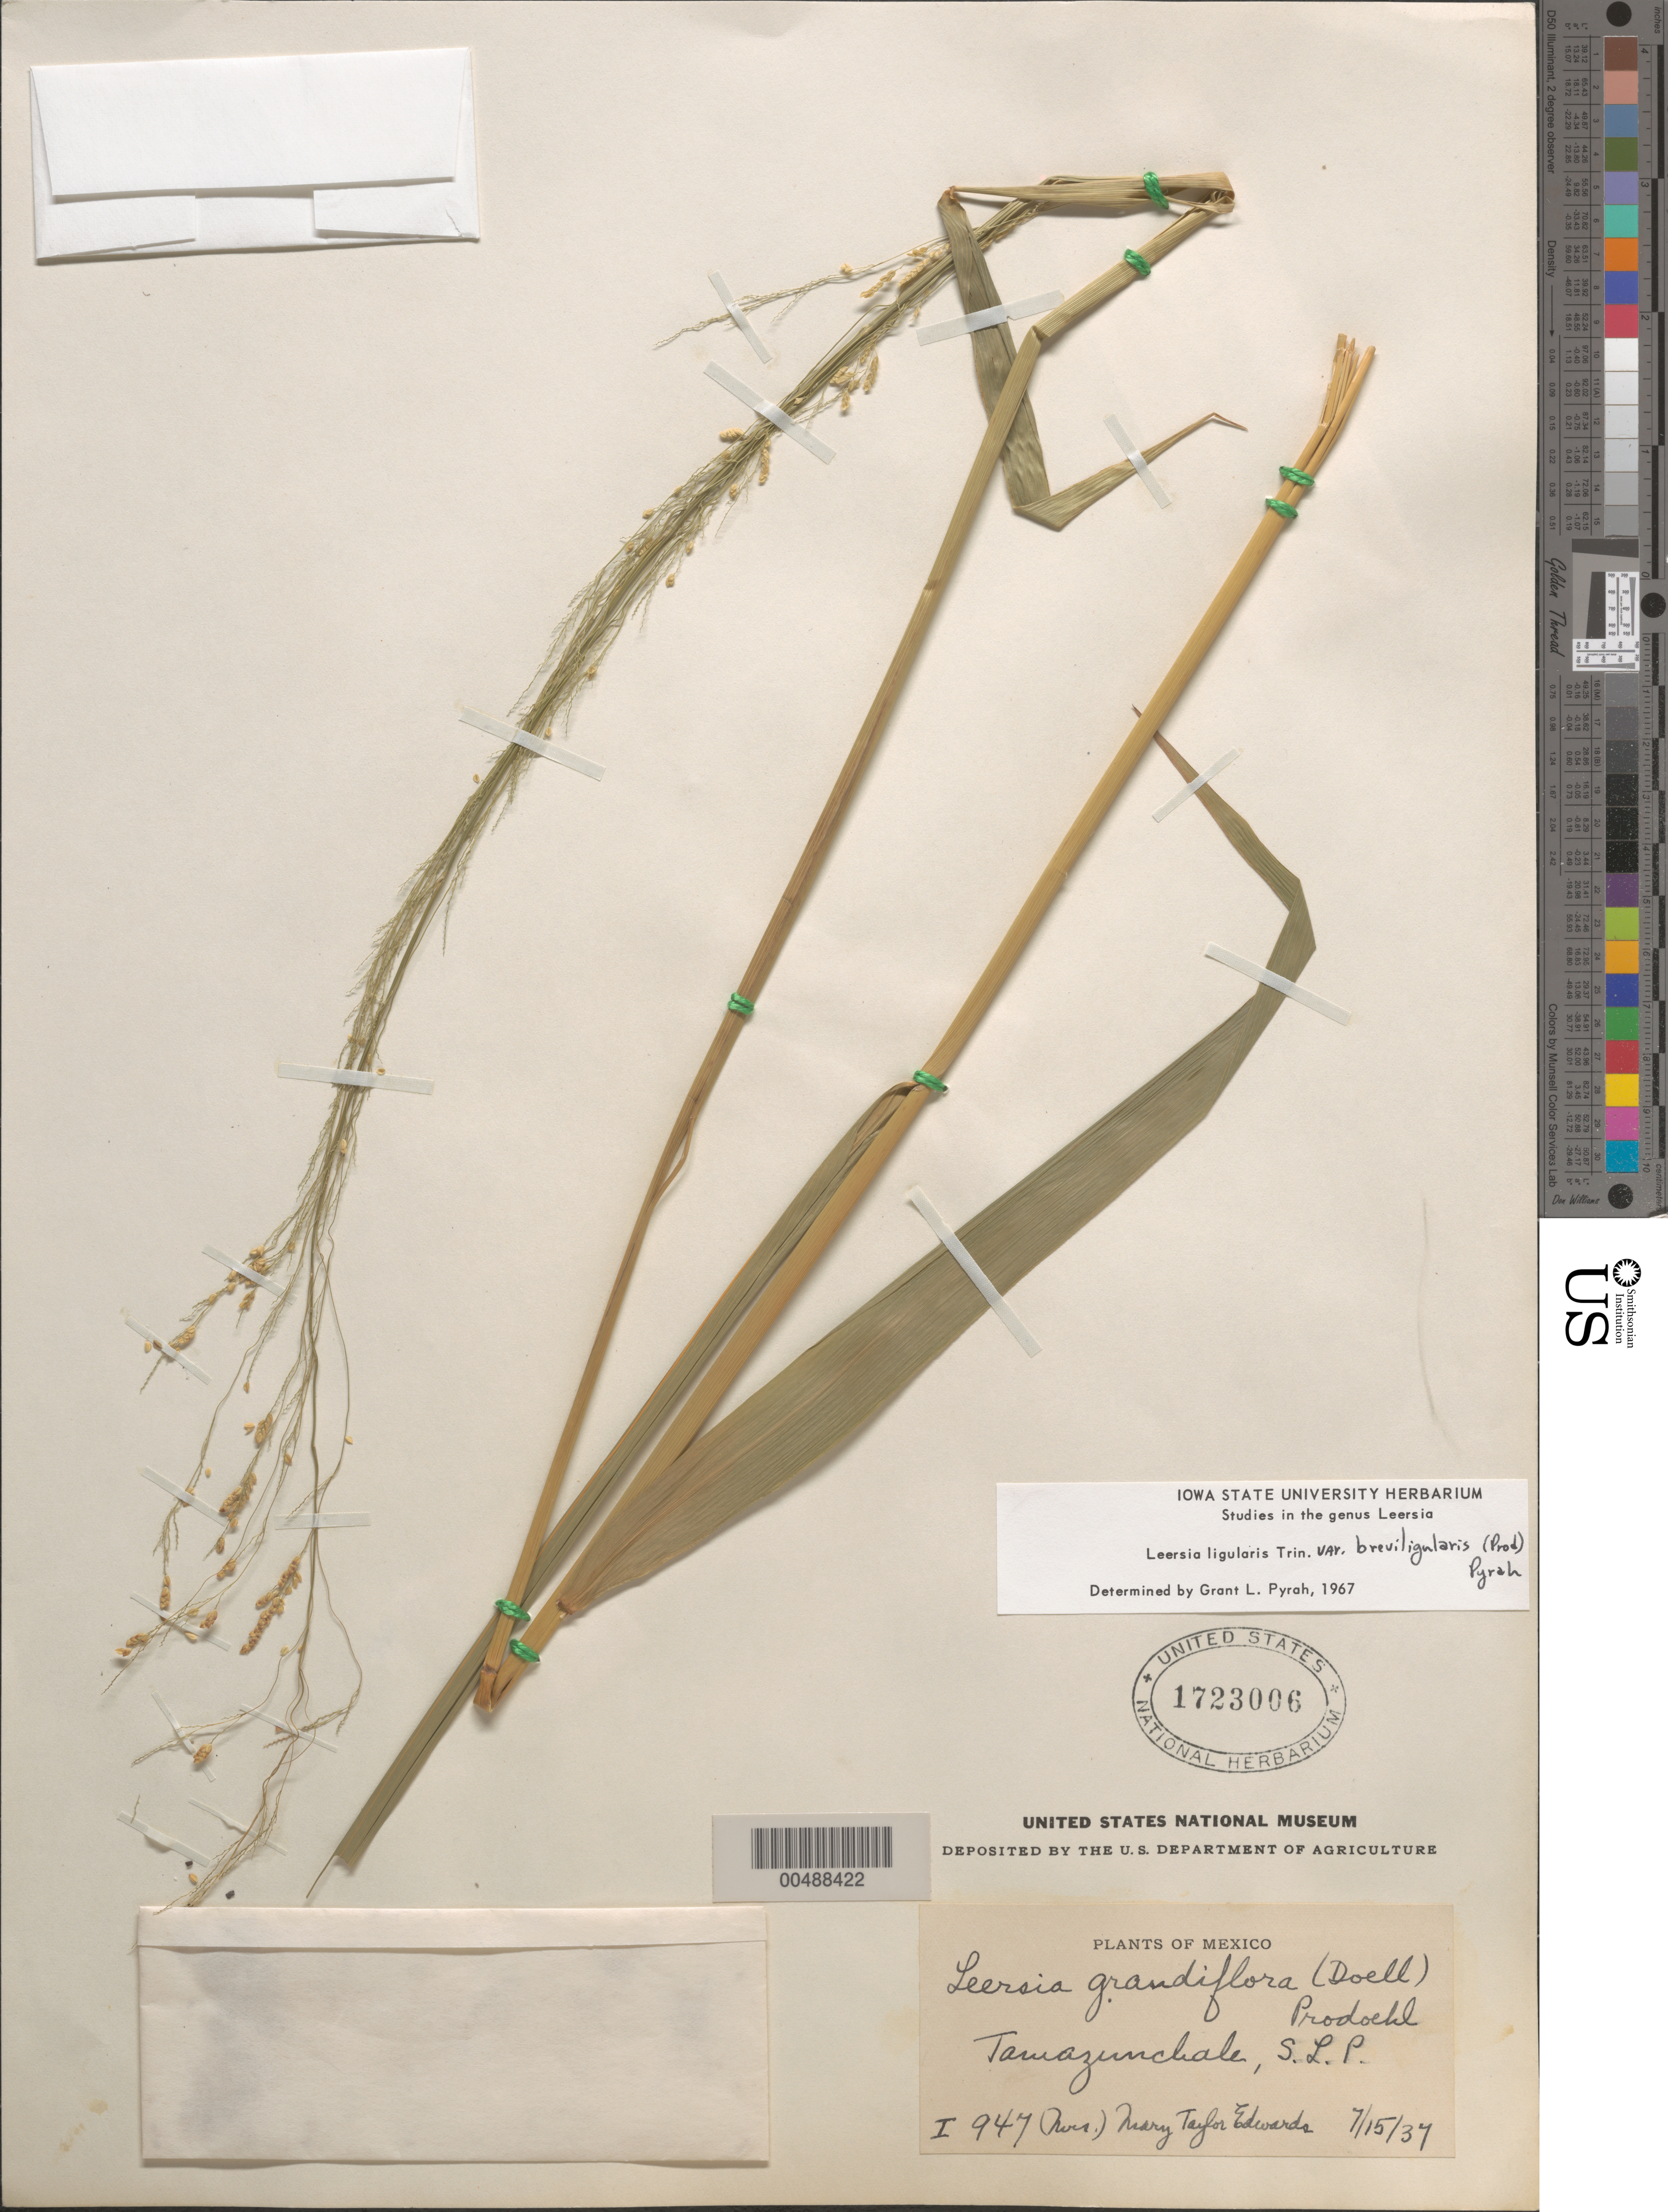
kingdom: Plantae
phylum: Tracheophyta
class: Liliopsida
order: Poales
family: Poaceae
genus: Leersia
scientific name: Leersia ligularis var. breviligularis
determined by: Pyrah, G. L.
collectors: M. Edwards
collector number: I947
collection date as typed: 15 Jul 1937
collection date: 1937-07-15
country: Mexico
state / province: San Luis Potosi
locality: Tamazunchale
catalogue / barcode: US 1723006